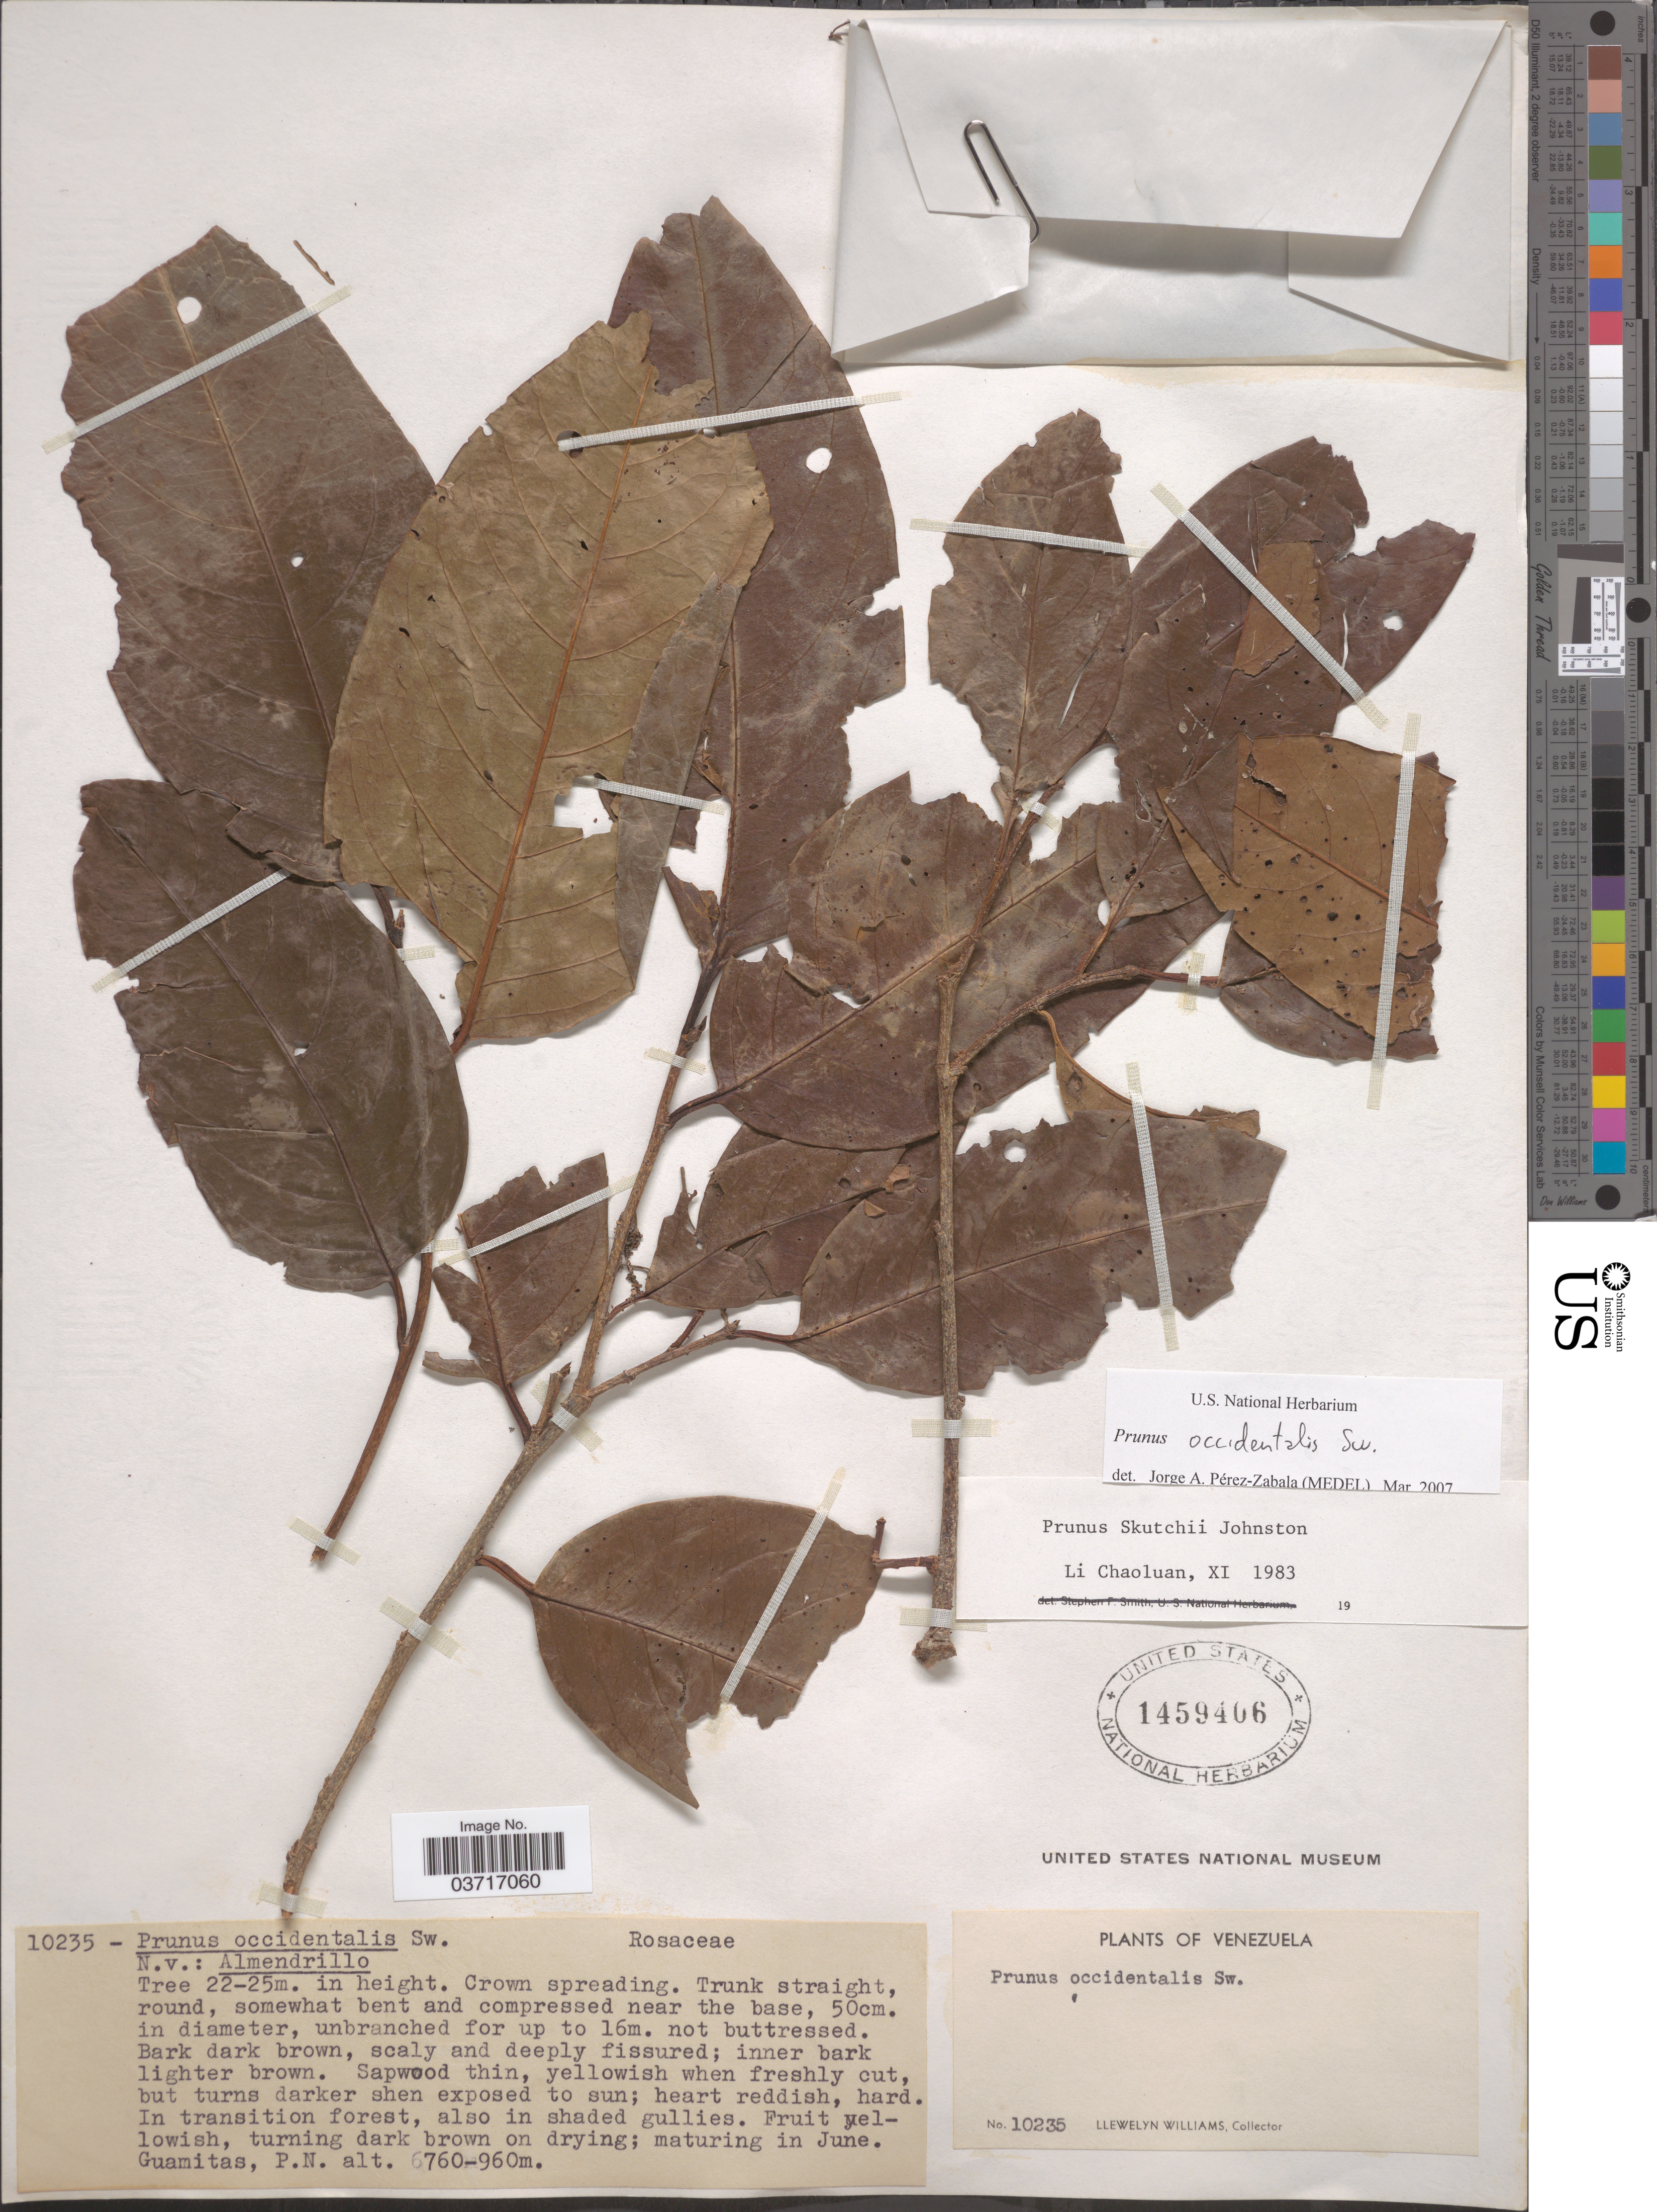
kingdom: Plantae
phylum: Tracheophyta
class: Magnoliopsida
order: Rosales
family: Rosaceae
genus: Prunus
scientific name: Prunus occidentalis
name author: Sw.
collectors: Ll. Williams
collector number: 10235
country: Venezuela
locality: Guamitas, P.N.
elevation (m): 760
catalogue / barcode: US 1459406